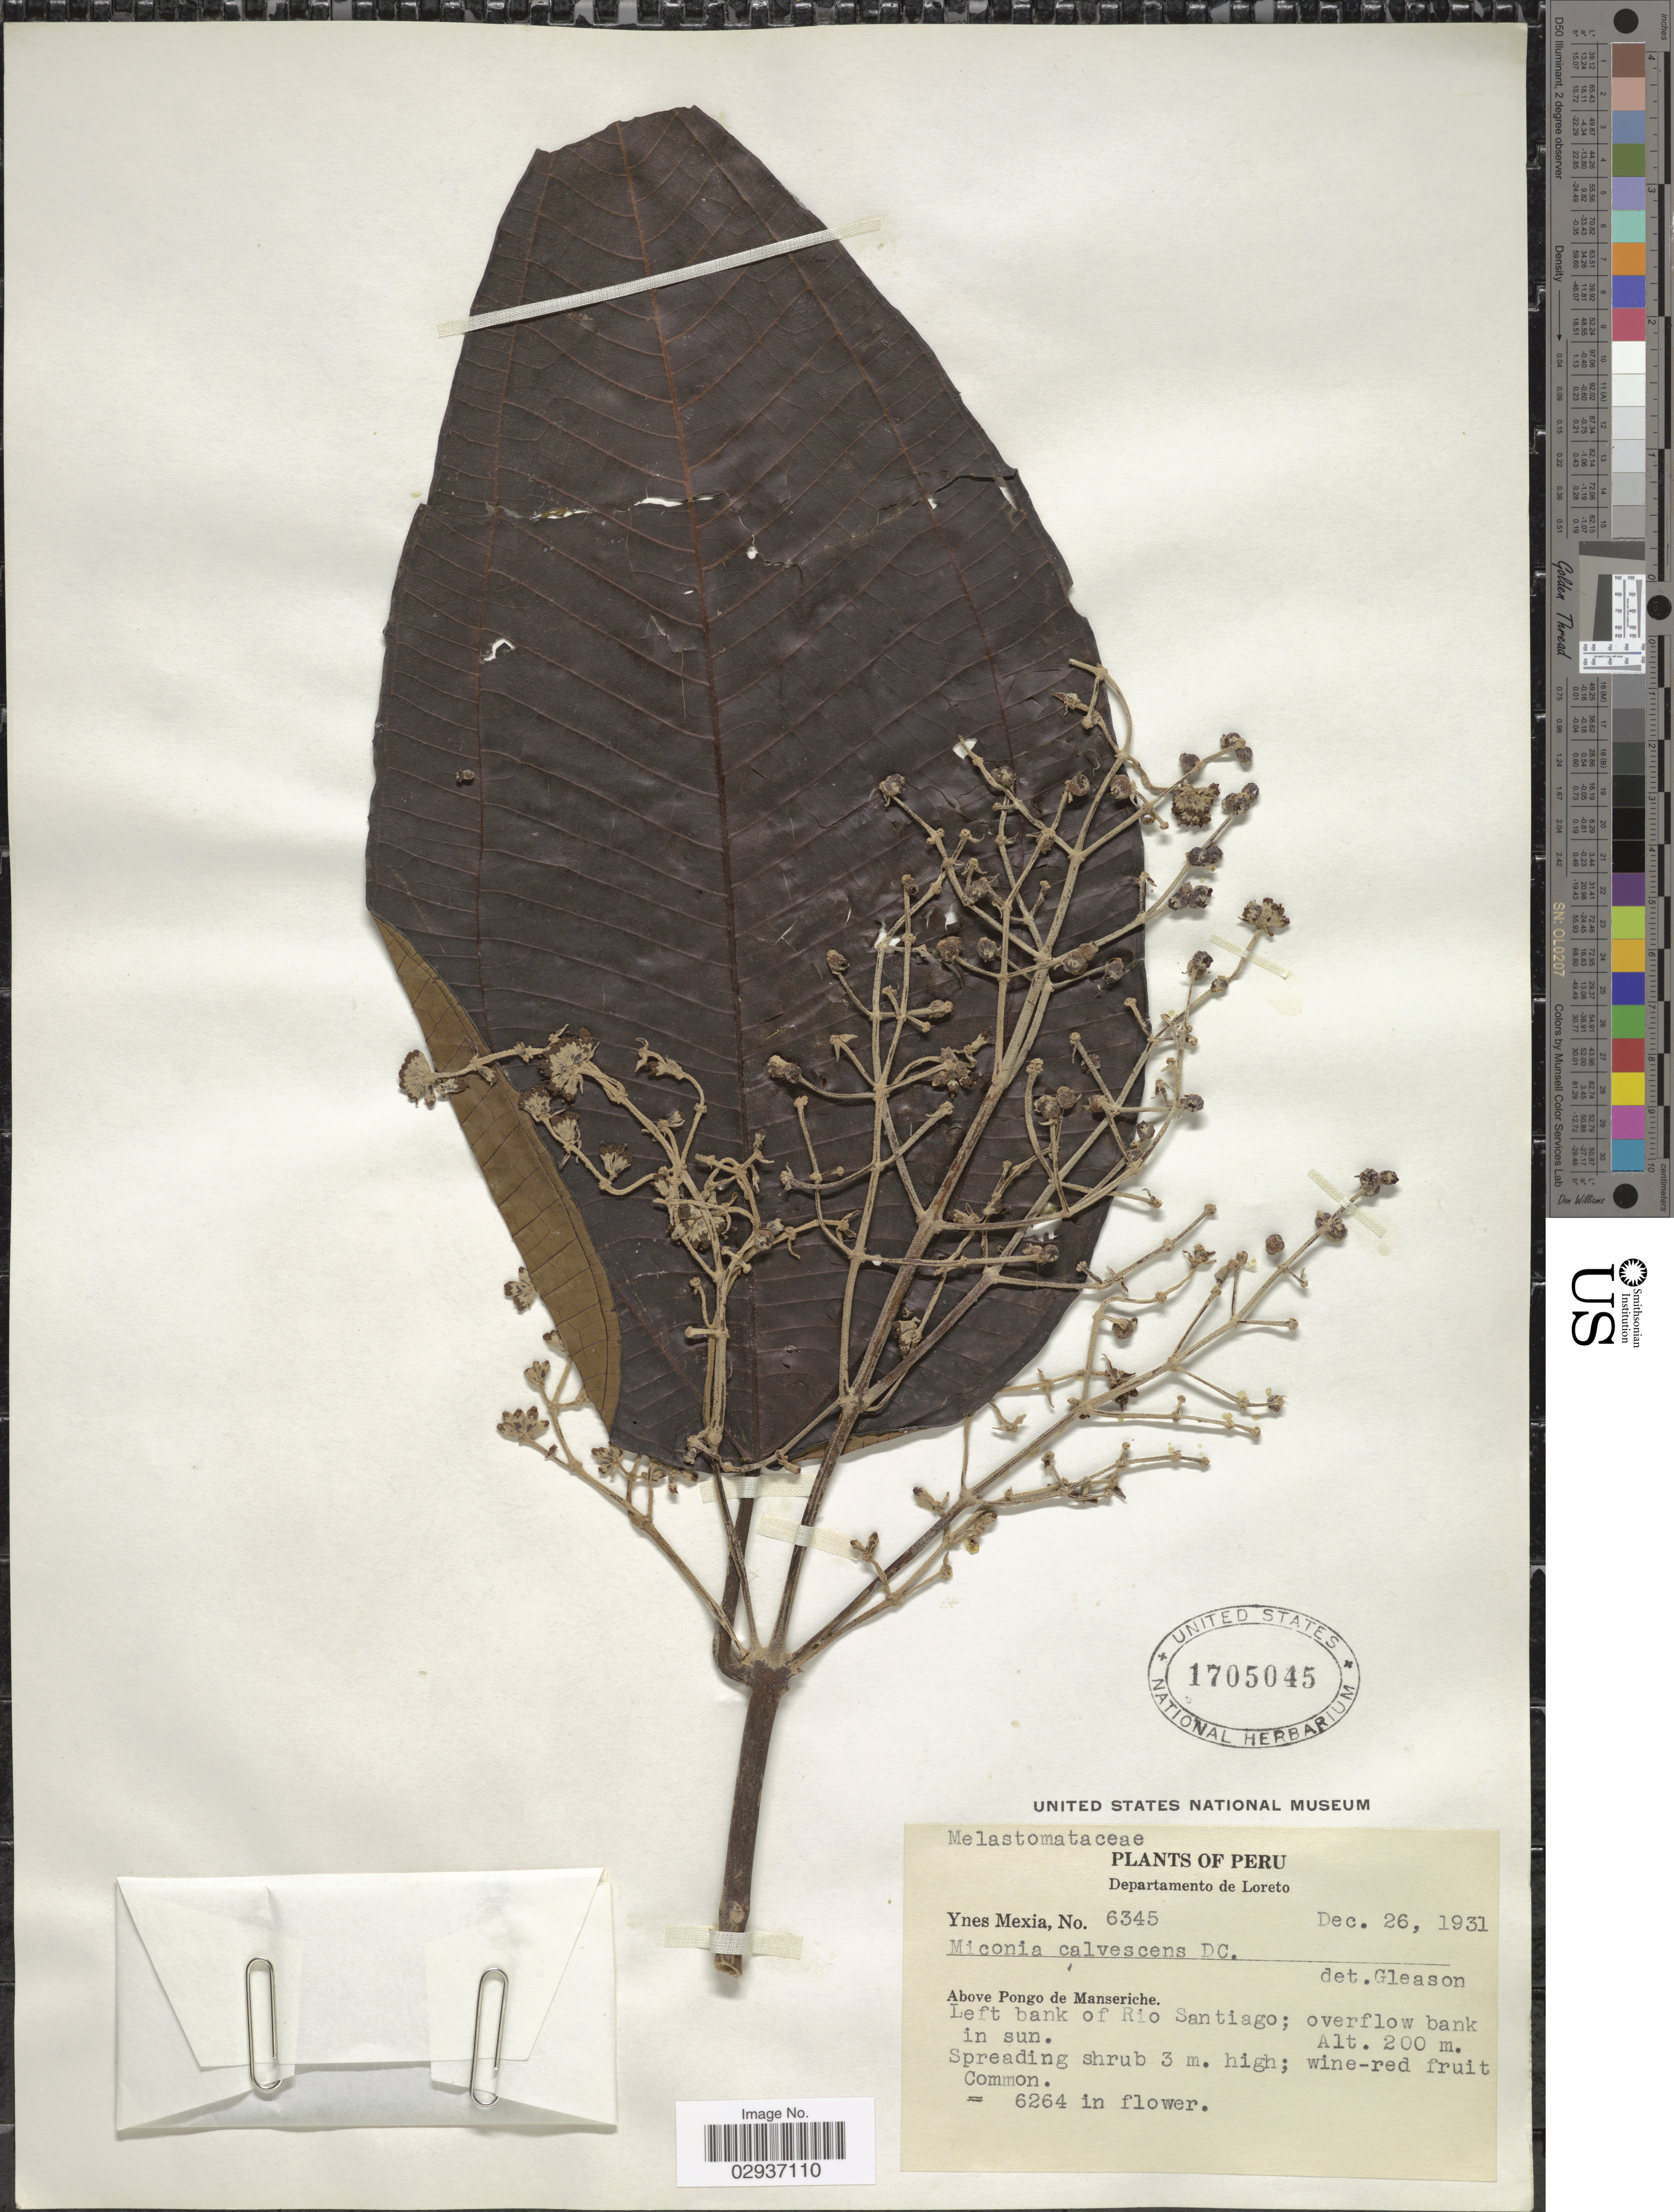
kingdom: Plantae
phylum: Tracheophyta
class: Magnoliopsida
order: Myrtales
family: Melastomataceae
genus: Miconia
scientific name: Miconia calvescens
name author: DC.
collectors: Y. Mexia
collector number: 6345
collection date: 1931-12-26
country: Peru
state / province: Loreto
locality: Departamento de Loreto. Above Pongo de Manseriche. Left bank of Rio Santiago.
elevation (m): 200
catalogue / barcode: US 1705045